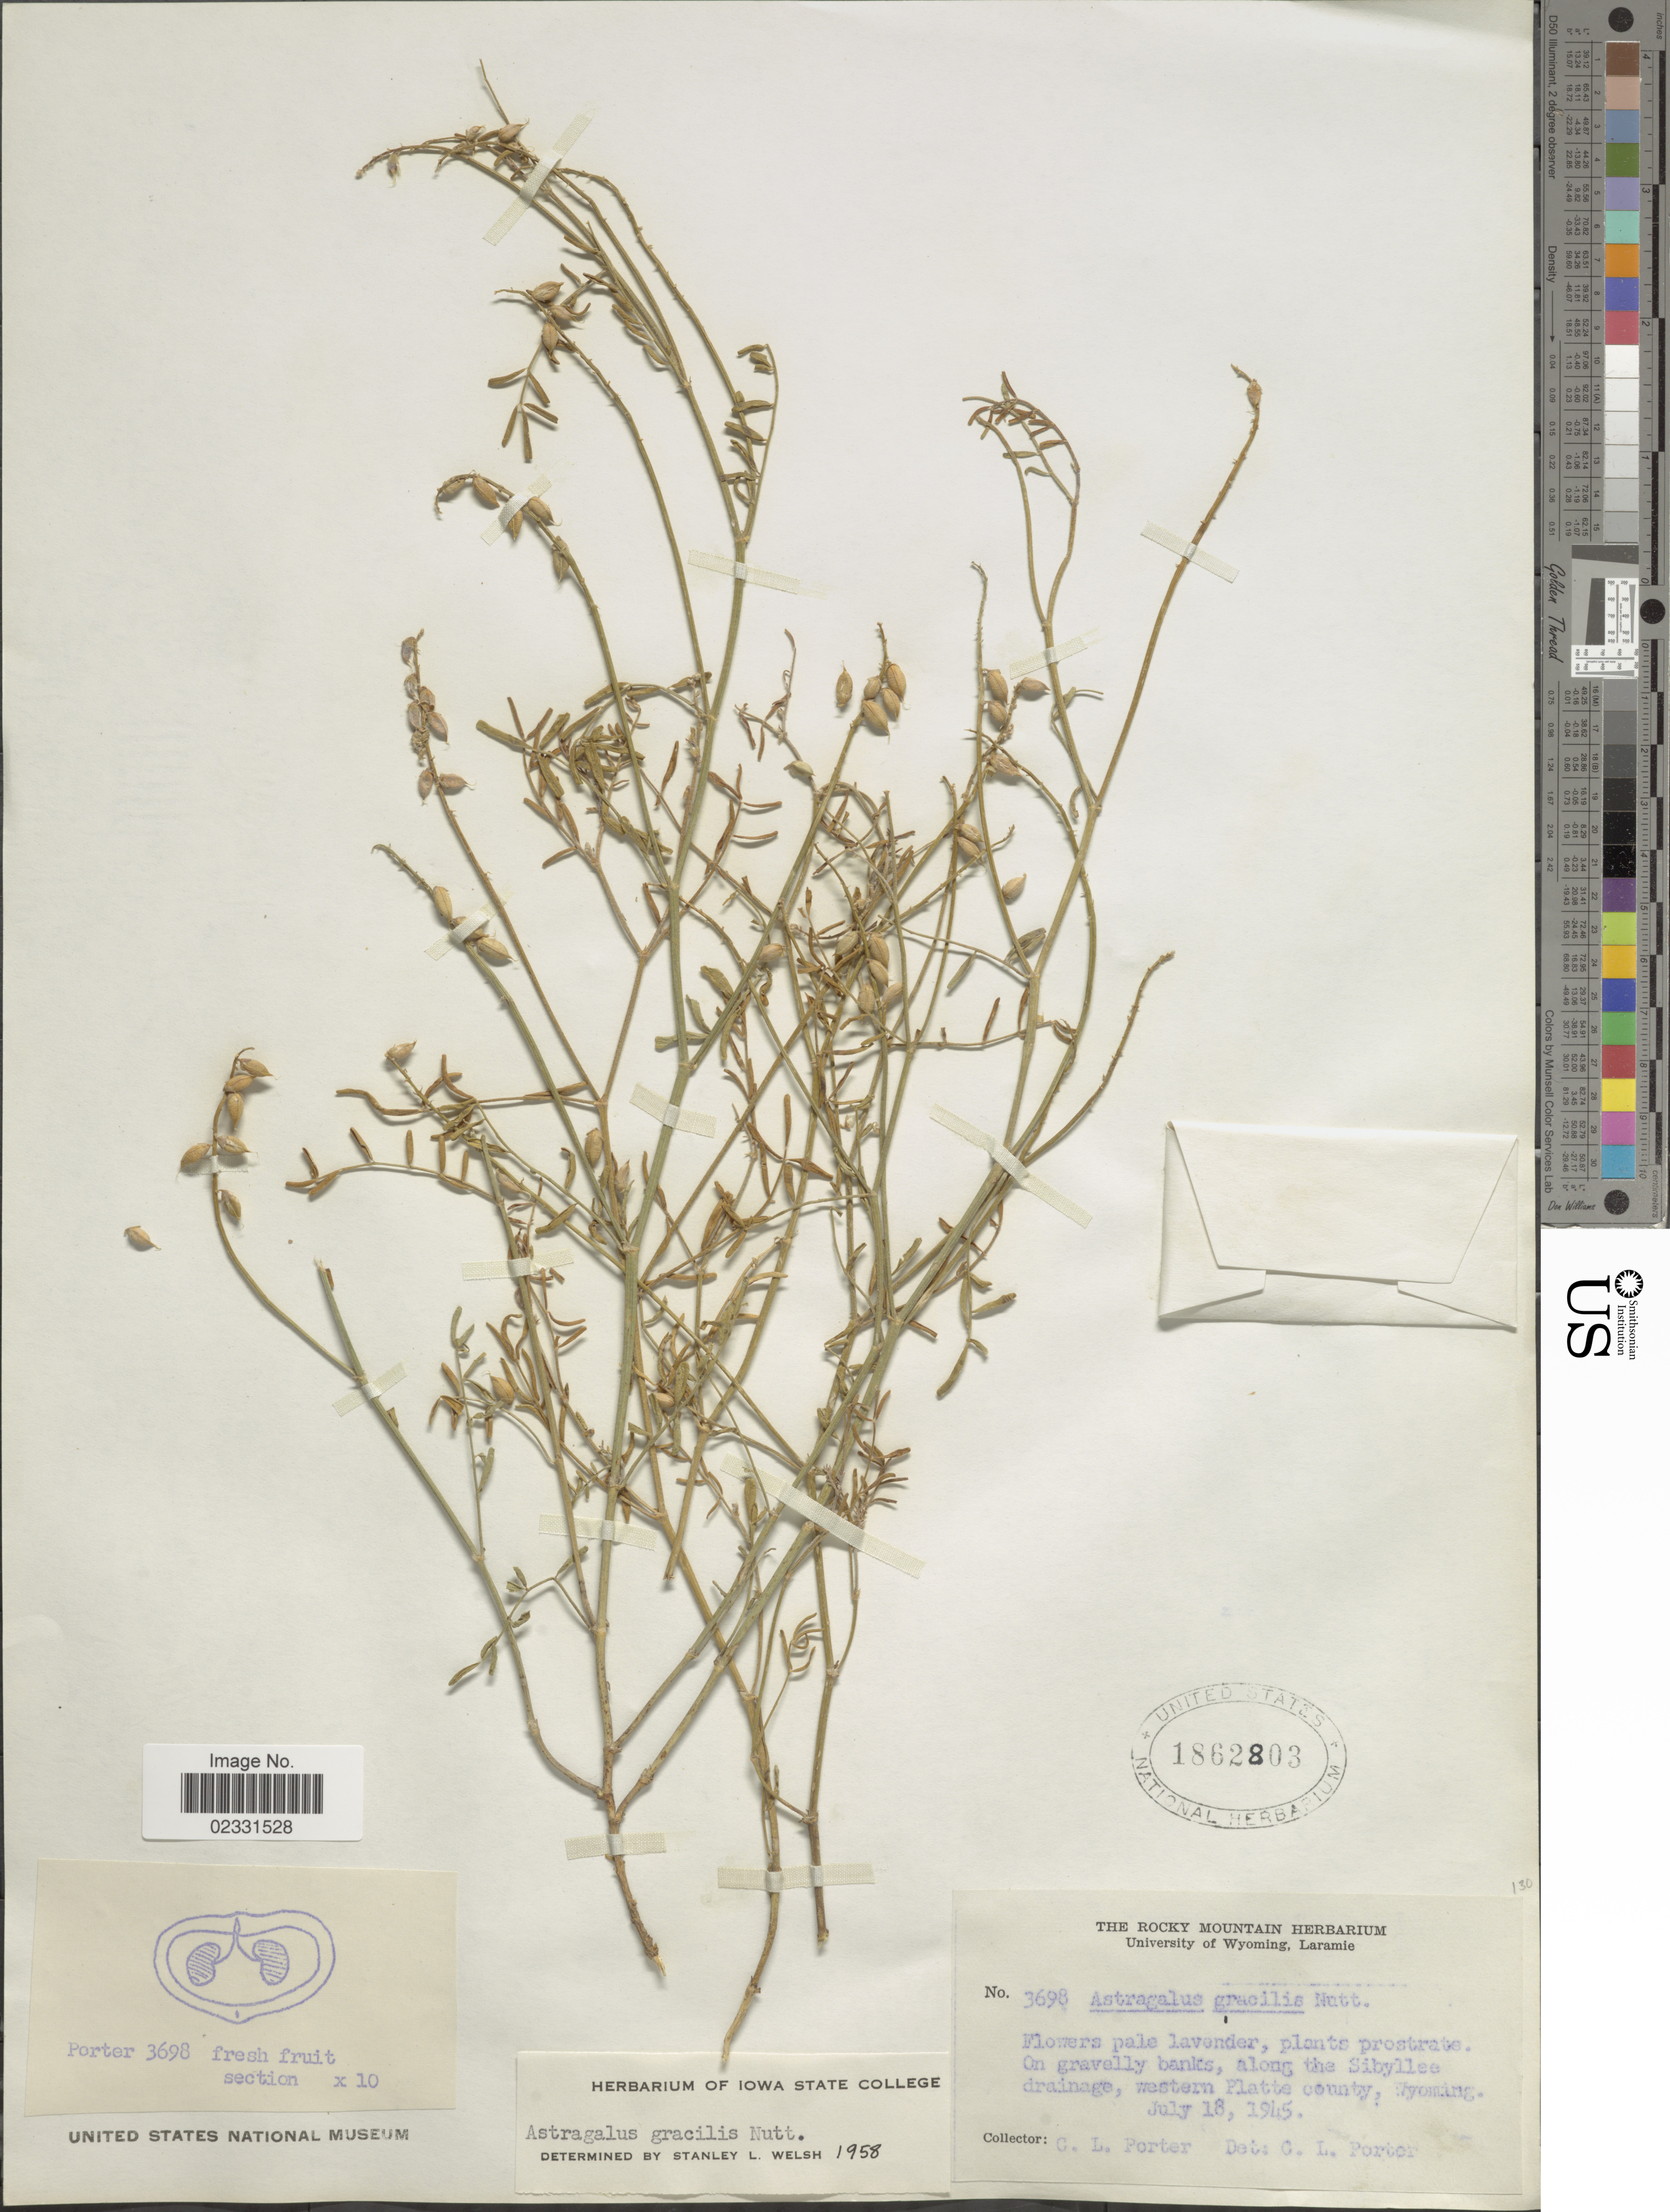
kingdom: Plantae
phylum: Tracheophyta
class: Magnoliopsida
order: Fabales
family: Fabaceae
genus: Astragalus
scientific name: Astragalus gracilis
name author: Nutt.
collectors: C. L. Porter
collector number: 3698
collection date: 1945-07-18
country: United States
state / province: Wyoming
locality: On gravelly banks, along the Sibyllee drainage, wetern Platte county, Wyoming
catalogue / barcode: US 1862803